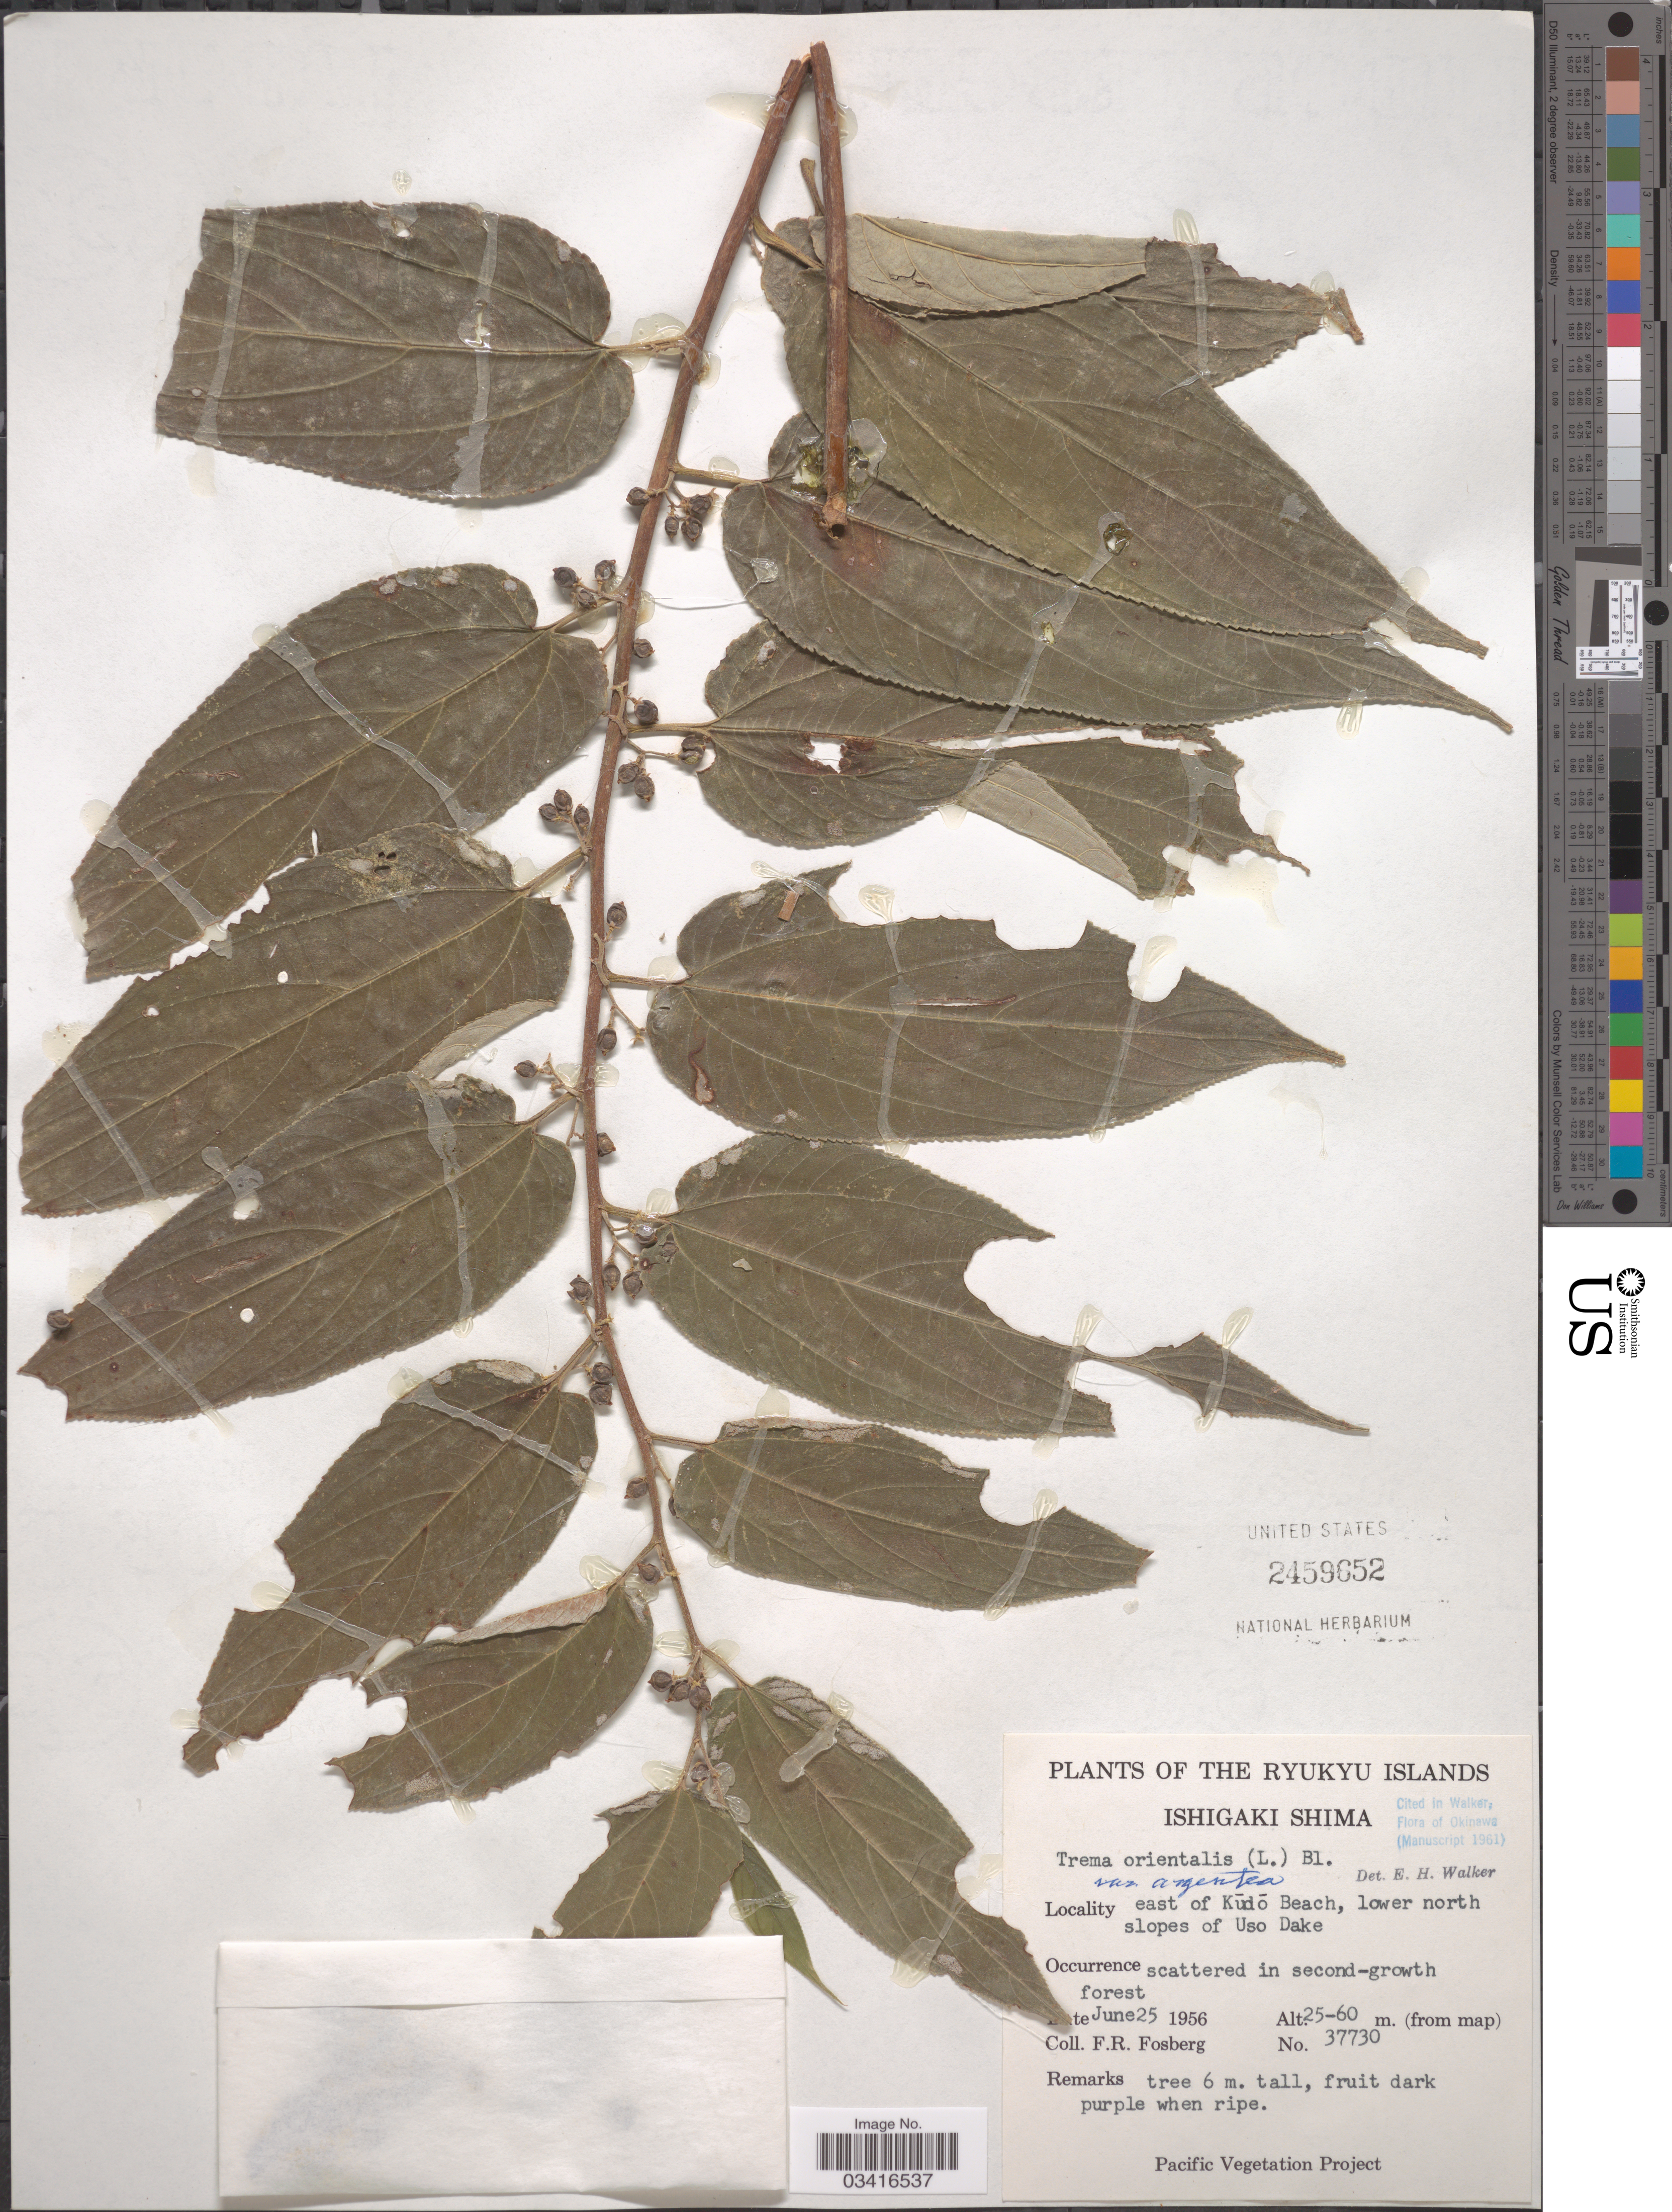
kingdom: Plantae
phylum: Tracheophyta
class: Magnoliopsida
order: Rosales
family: Cannabaceae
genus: Trema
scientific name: Trema orientale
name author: (L.) Blume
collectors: F. R. Fosberg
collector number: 37730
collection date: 1956-06-25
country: Japan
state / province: Okinawa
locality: Ryukyu Islands. Ishigaki Shima. east of Kudo Beach, lower nothslopes of Uso Dake.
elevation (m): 25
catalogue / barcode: US 2459652